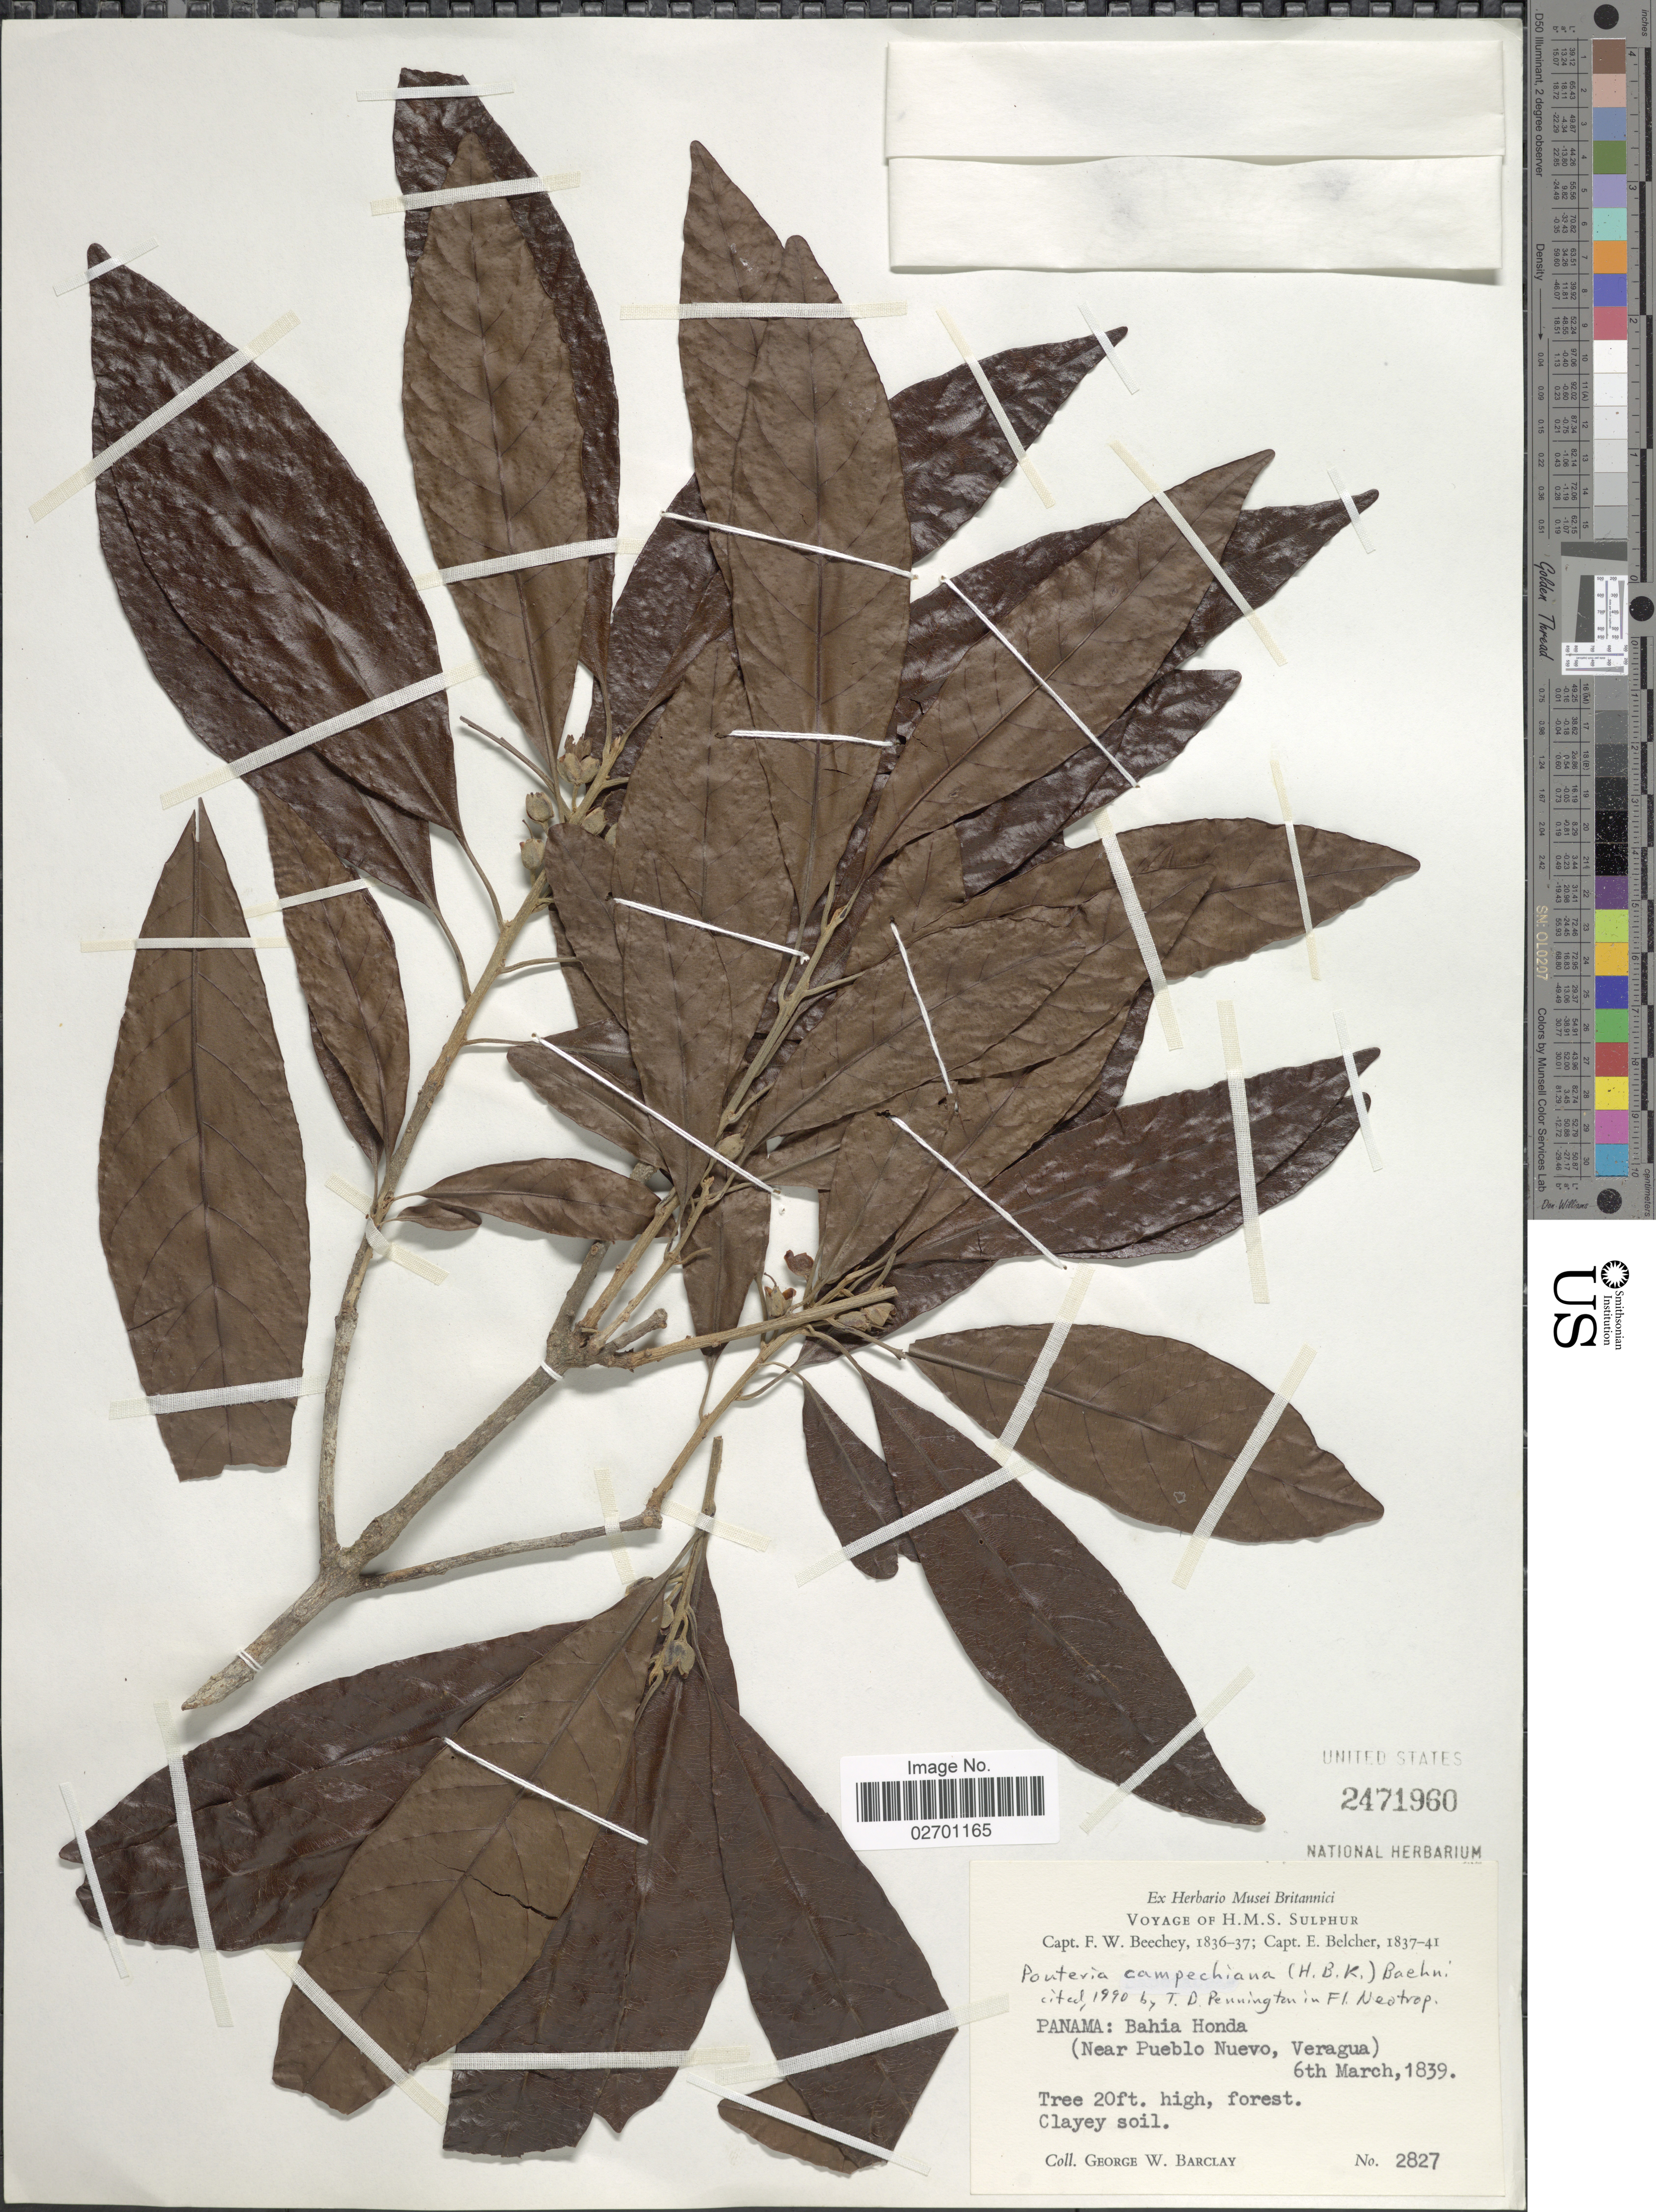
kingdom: Plantae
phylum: Tracheophyta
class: Magnoliopsida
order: Ericales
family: Sapotaceae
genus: Pouteria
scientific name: Pouteria campechiana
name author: (Kunth) Baehni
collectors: G. W. Barclay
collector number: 2827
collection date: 1839-03-06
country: Panama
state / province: Veraguas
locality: Bahia Honda (Near Pueblo Nuevo, Veragua).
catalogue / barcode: US 2471960